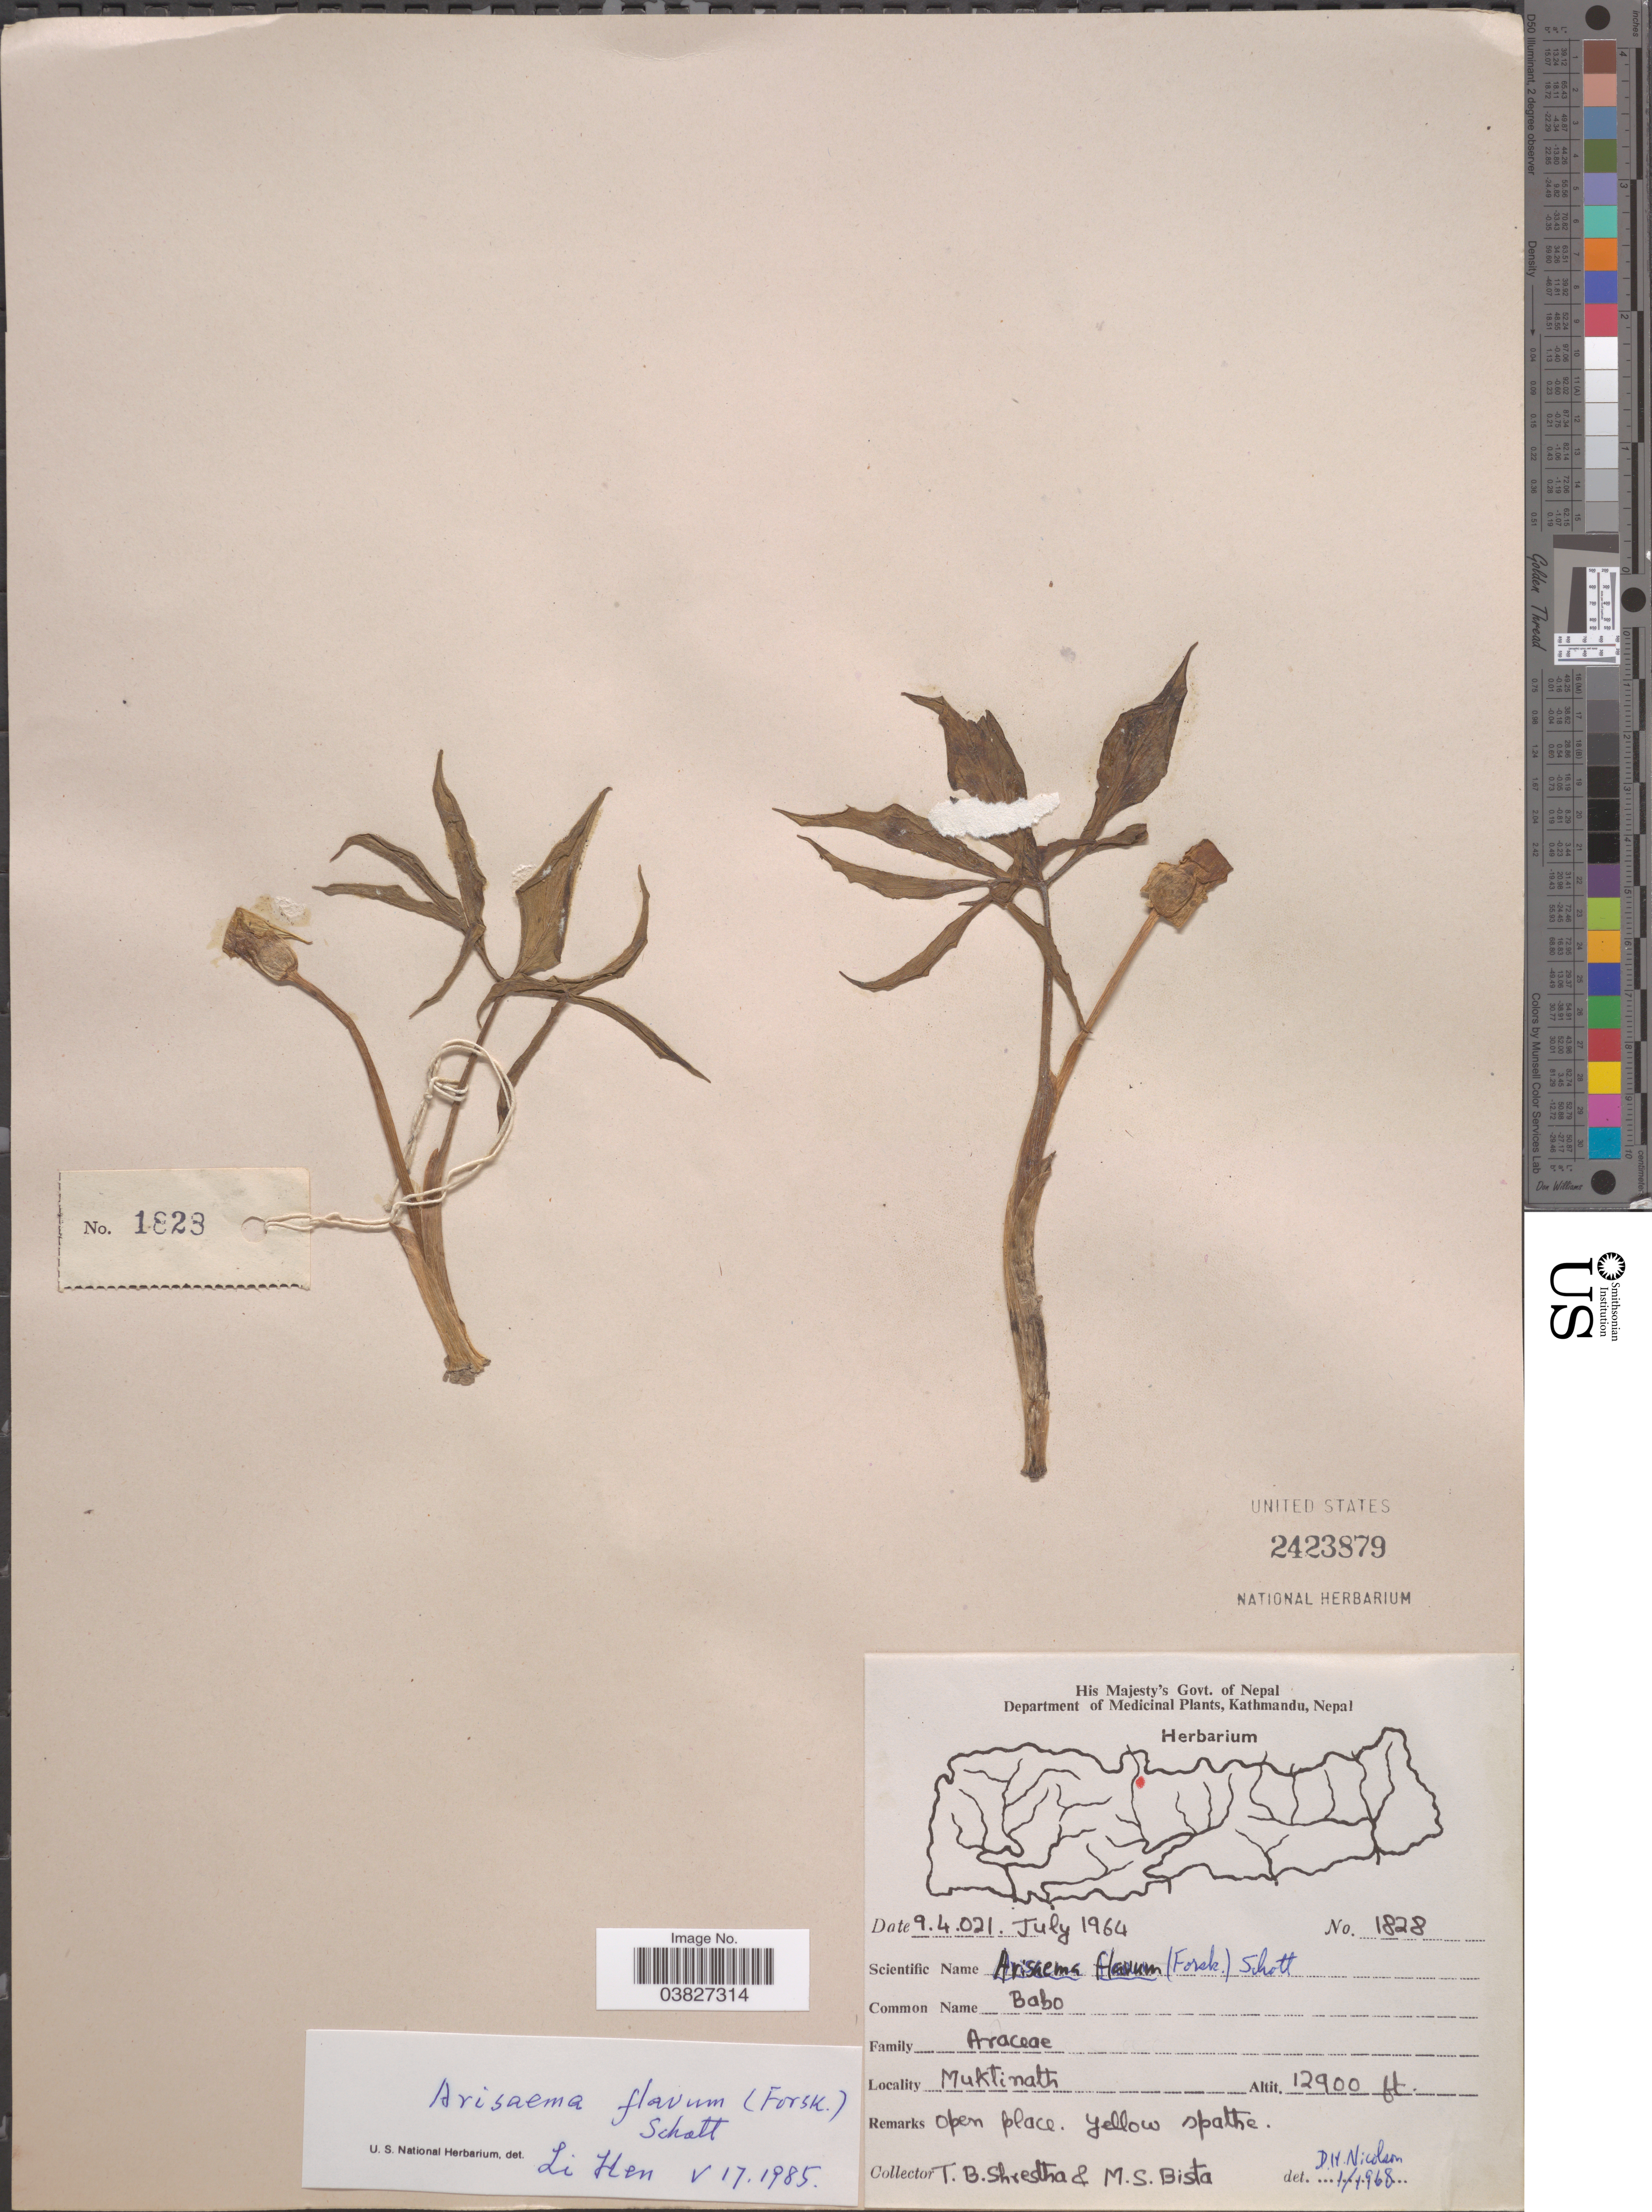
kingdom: Plantae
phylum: Tracheophyta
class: Liliopsida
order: Alismatales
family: Araceae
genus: Arisaema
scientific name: Arisaema flavum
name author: (Forssk.) Schott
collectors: T. B. Shrestha & M. Bista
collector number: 1828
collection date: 1964-07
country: Nepal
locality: Muktinath.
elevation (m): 3932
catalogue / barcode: US 2423879